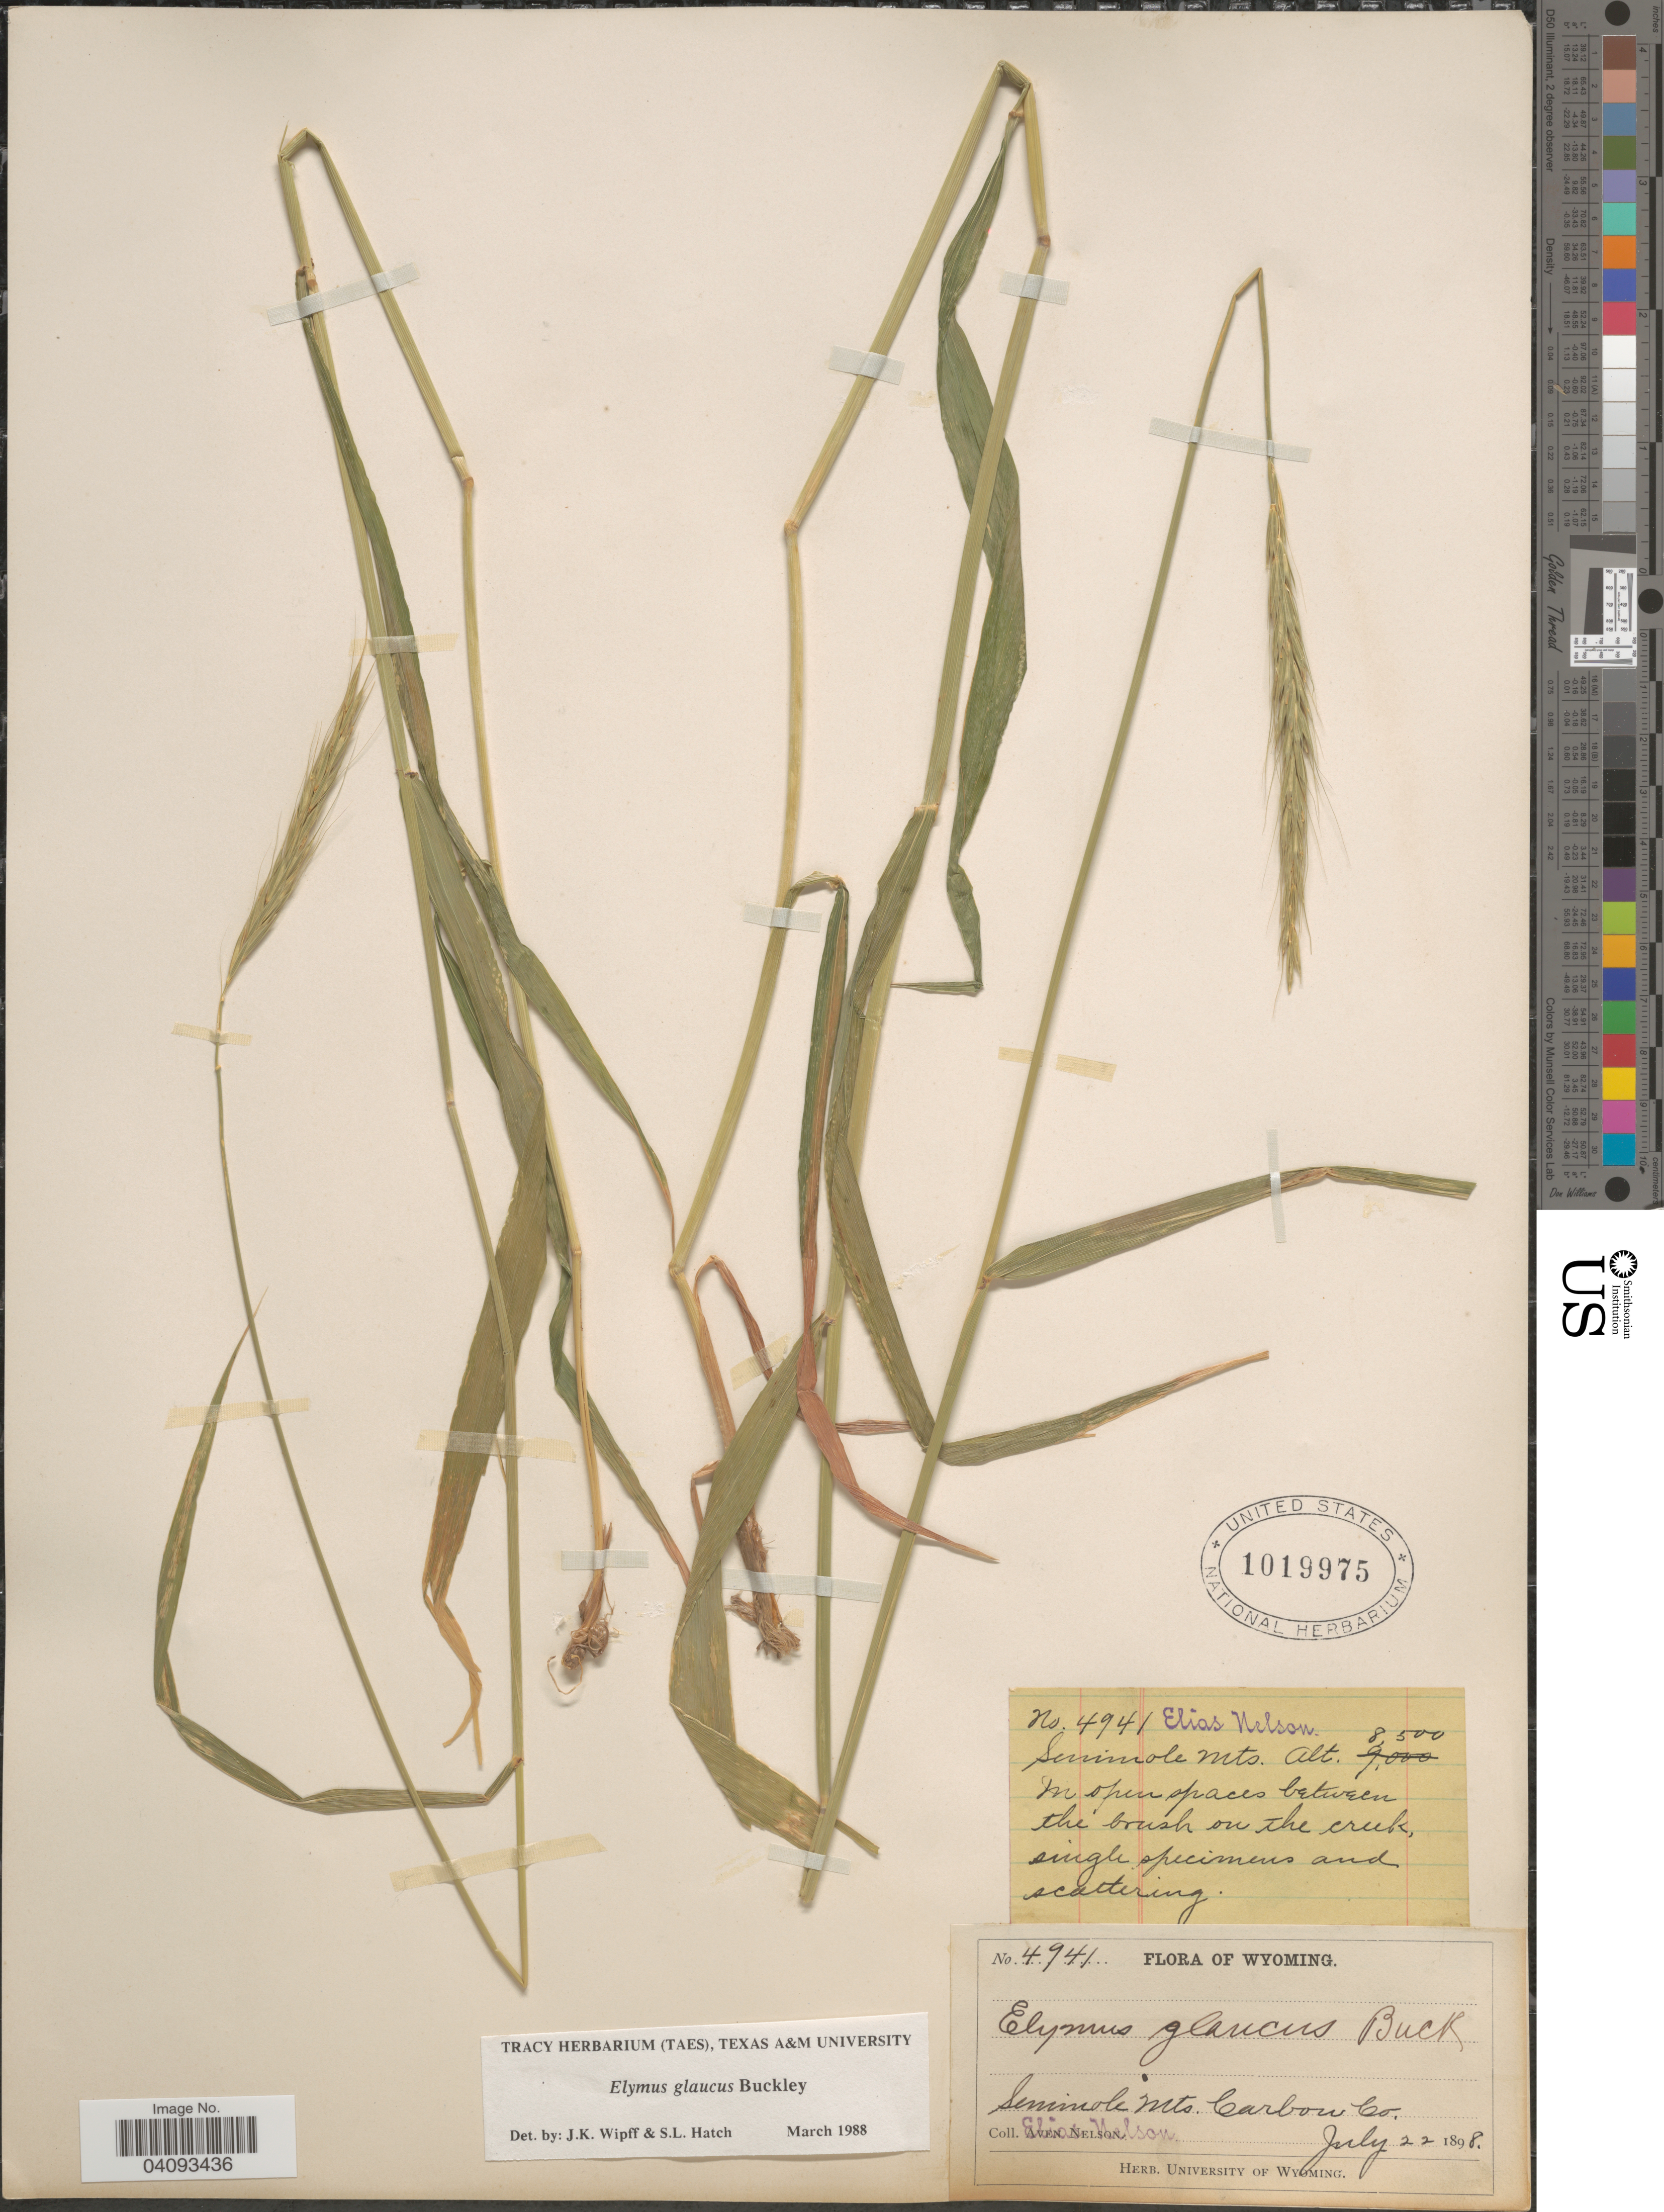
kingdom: Plantae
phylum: Tracheophyta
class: Liliopsida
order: Poales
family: Poaceae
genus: Elymus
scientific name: Elymus glaucus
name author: Buckley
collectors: E. Nelson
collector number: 4941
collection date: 1898-07-22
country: United States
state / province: Wyoming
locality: Seminole Mts. Carbon Co.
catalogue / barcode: US 1019975